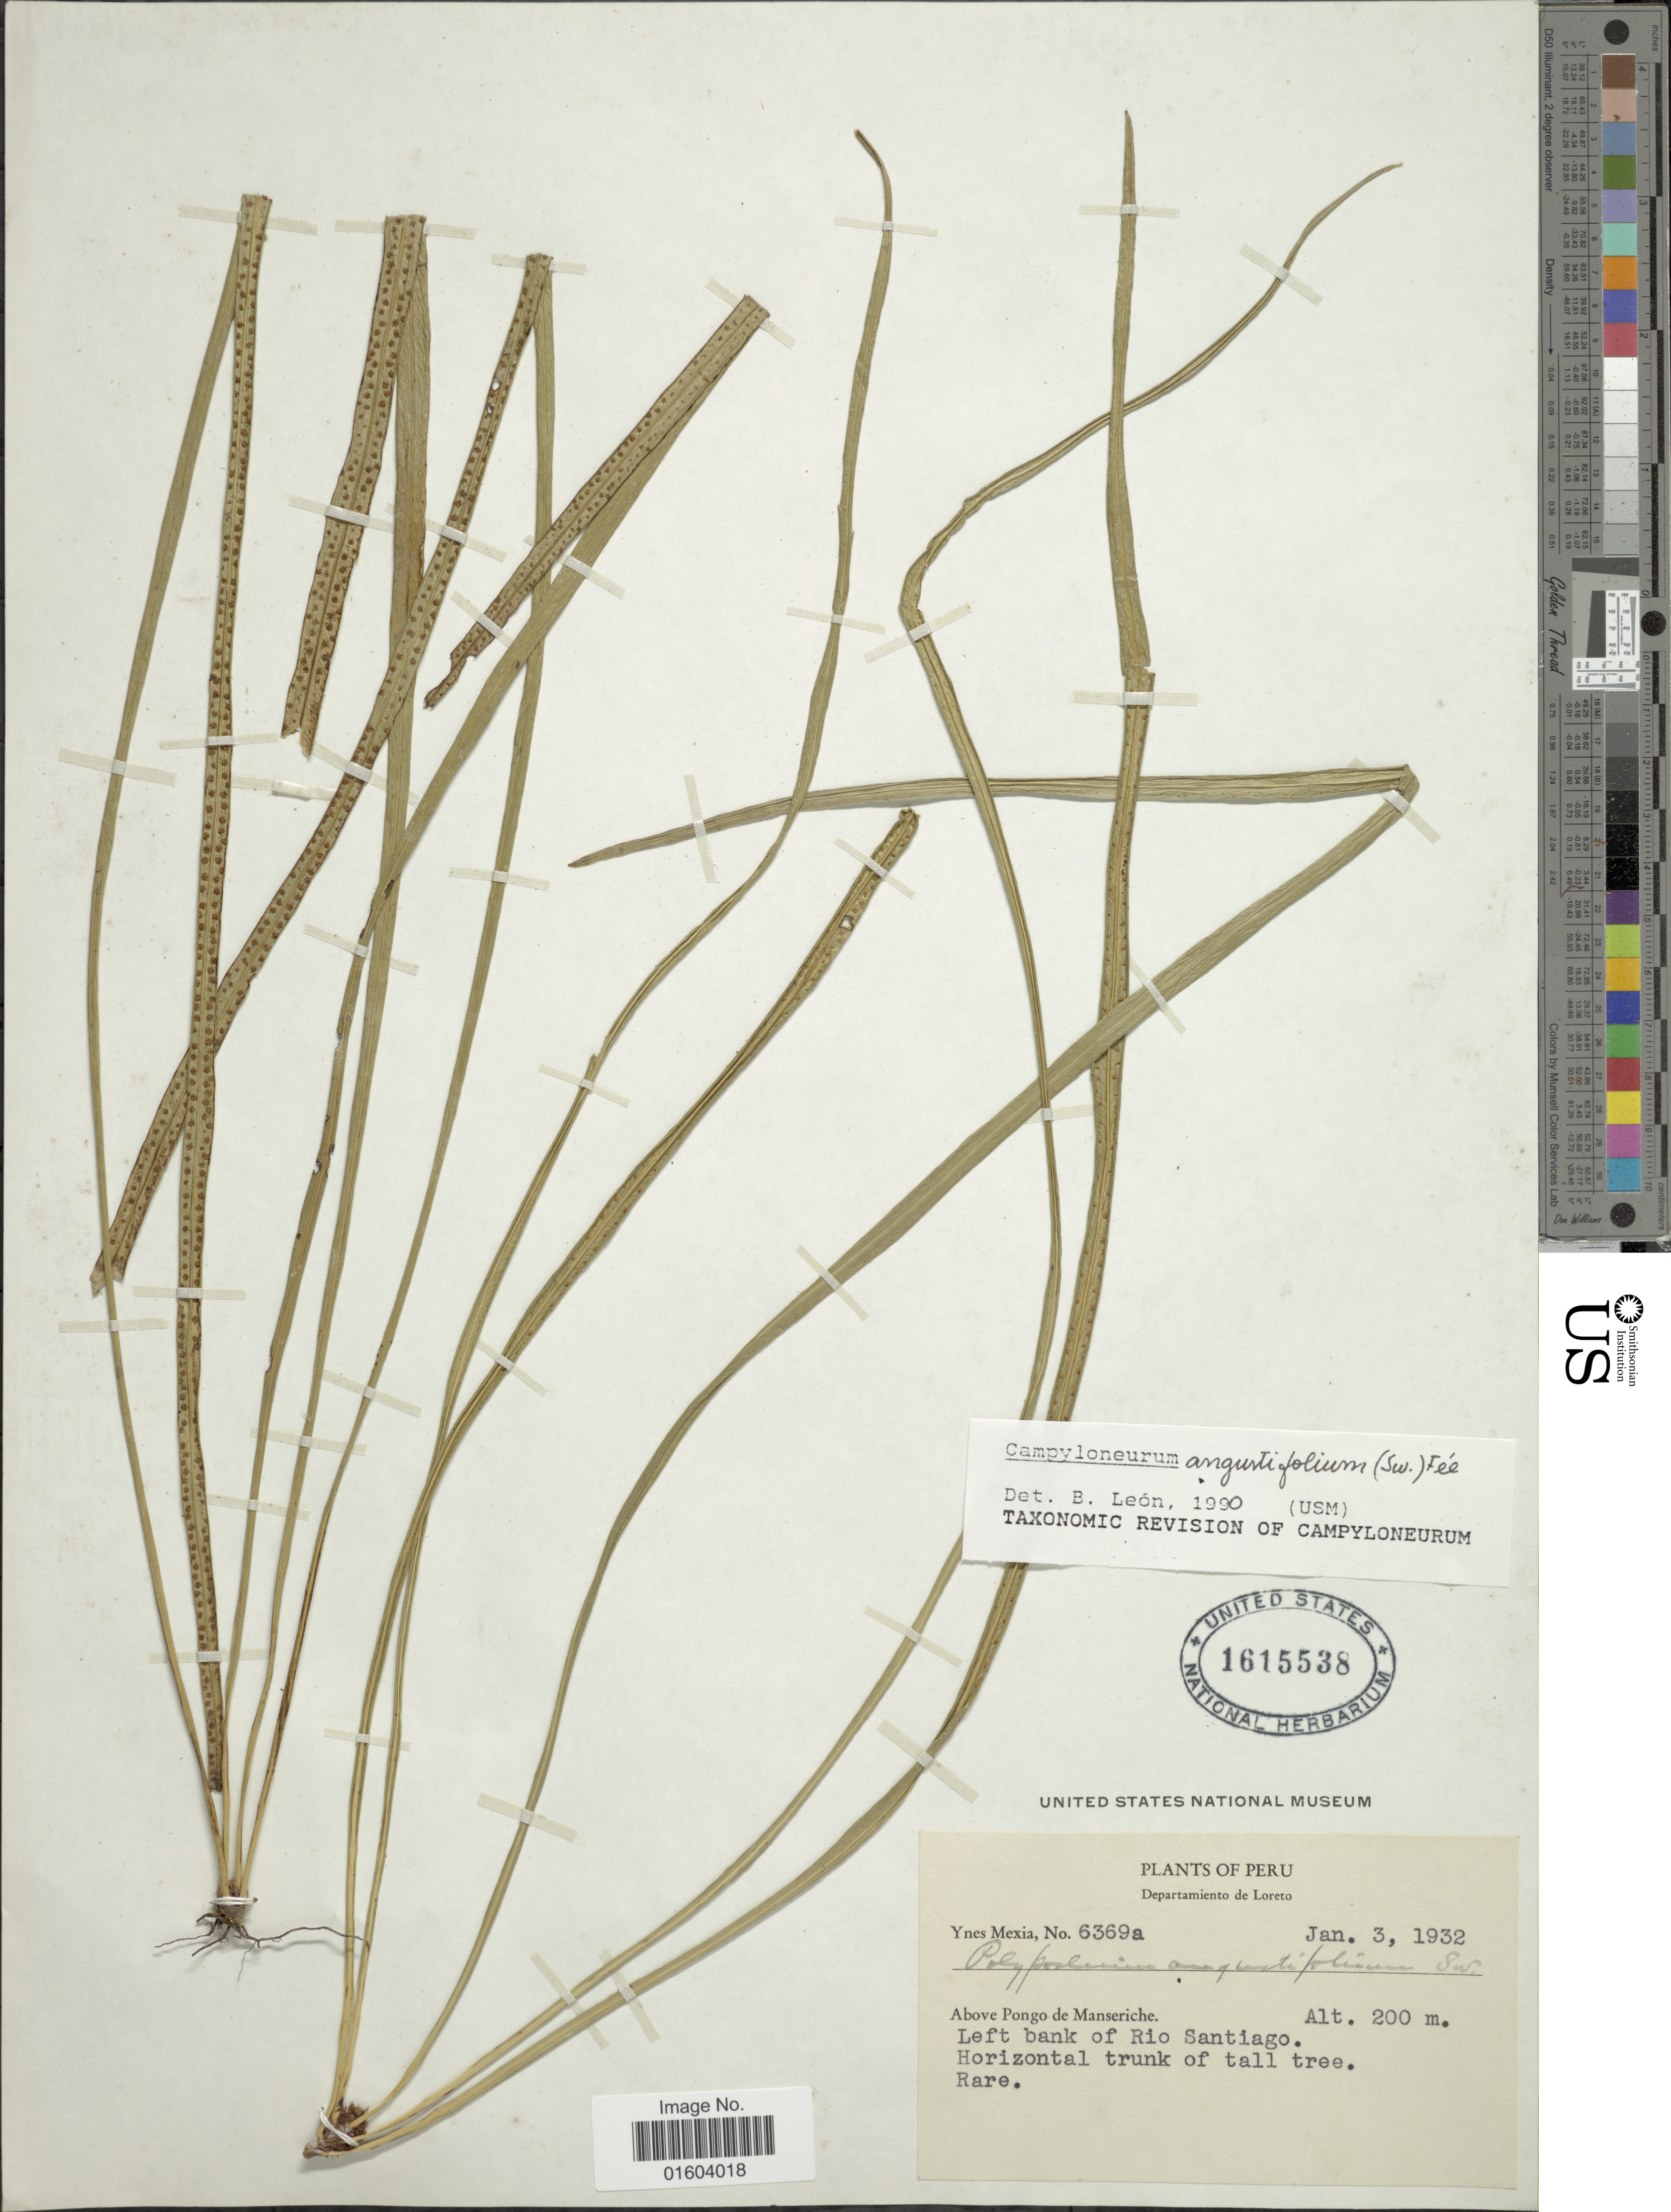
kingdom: Plantae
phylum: Tracheophyta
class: Polypodiopsida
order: Polypodiales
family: Polypodiaceae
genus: Campyloneurum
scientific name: Campyloneurum angustifolium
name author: (Sw.) Fée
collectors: Y. Mexia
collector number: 6369a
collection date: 1932-01-03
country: Peru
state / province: Loreto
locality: Department of Loreto, Above Pongo de Manseriche. Left bank of Rio Santiago.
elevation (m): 200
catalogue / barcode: US 1615538